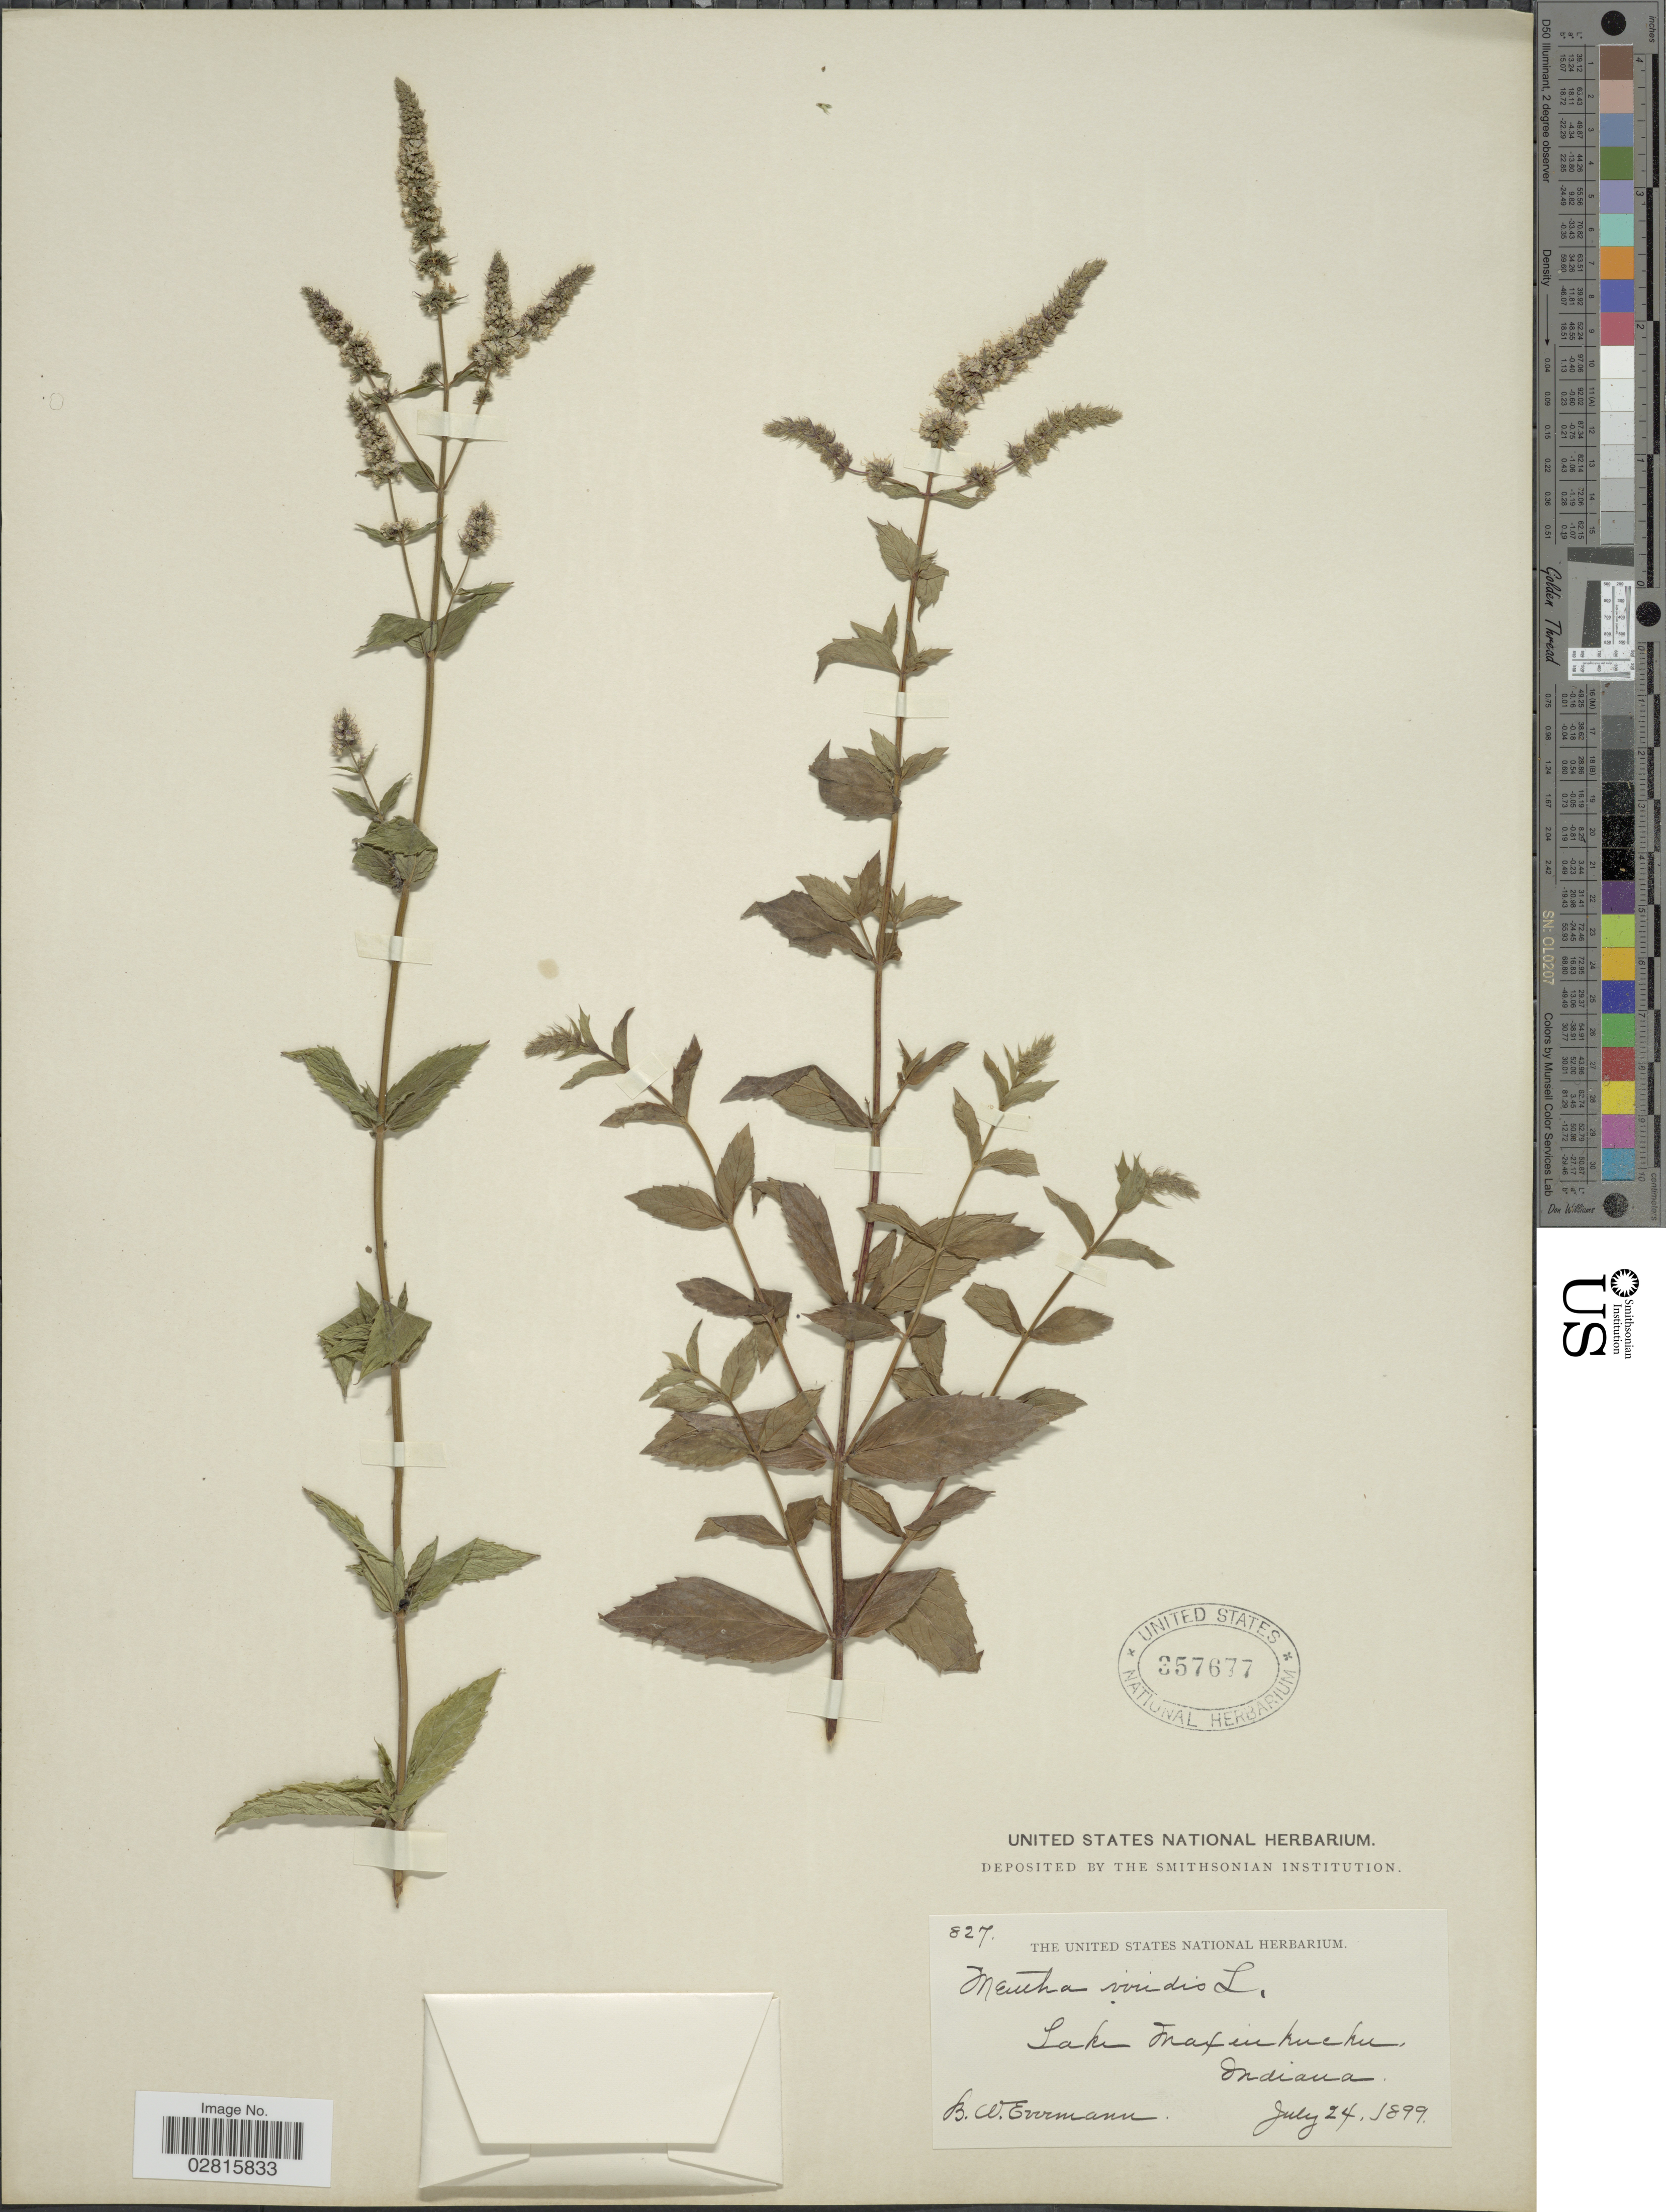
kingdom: Plantae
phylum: Tracheophyta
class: Magnoliopsida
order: Lamiales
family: Lamiaceae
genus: Mentha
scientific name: Mentha spicata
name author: L.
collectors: B. W. Evermann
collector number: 827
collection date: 1899-07-24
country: United States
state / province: Indiana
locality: Lake Maxinkuckee.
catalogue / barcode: US 357677